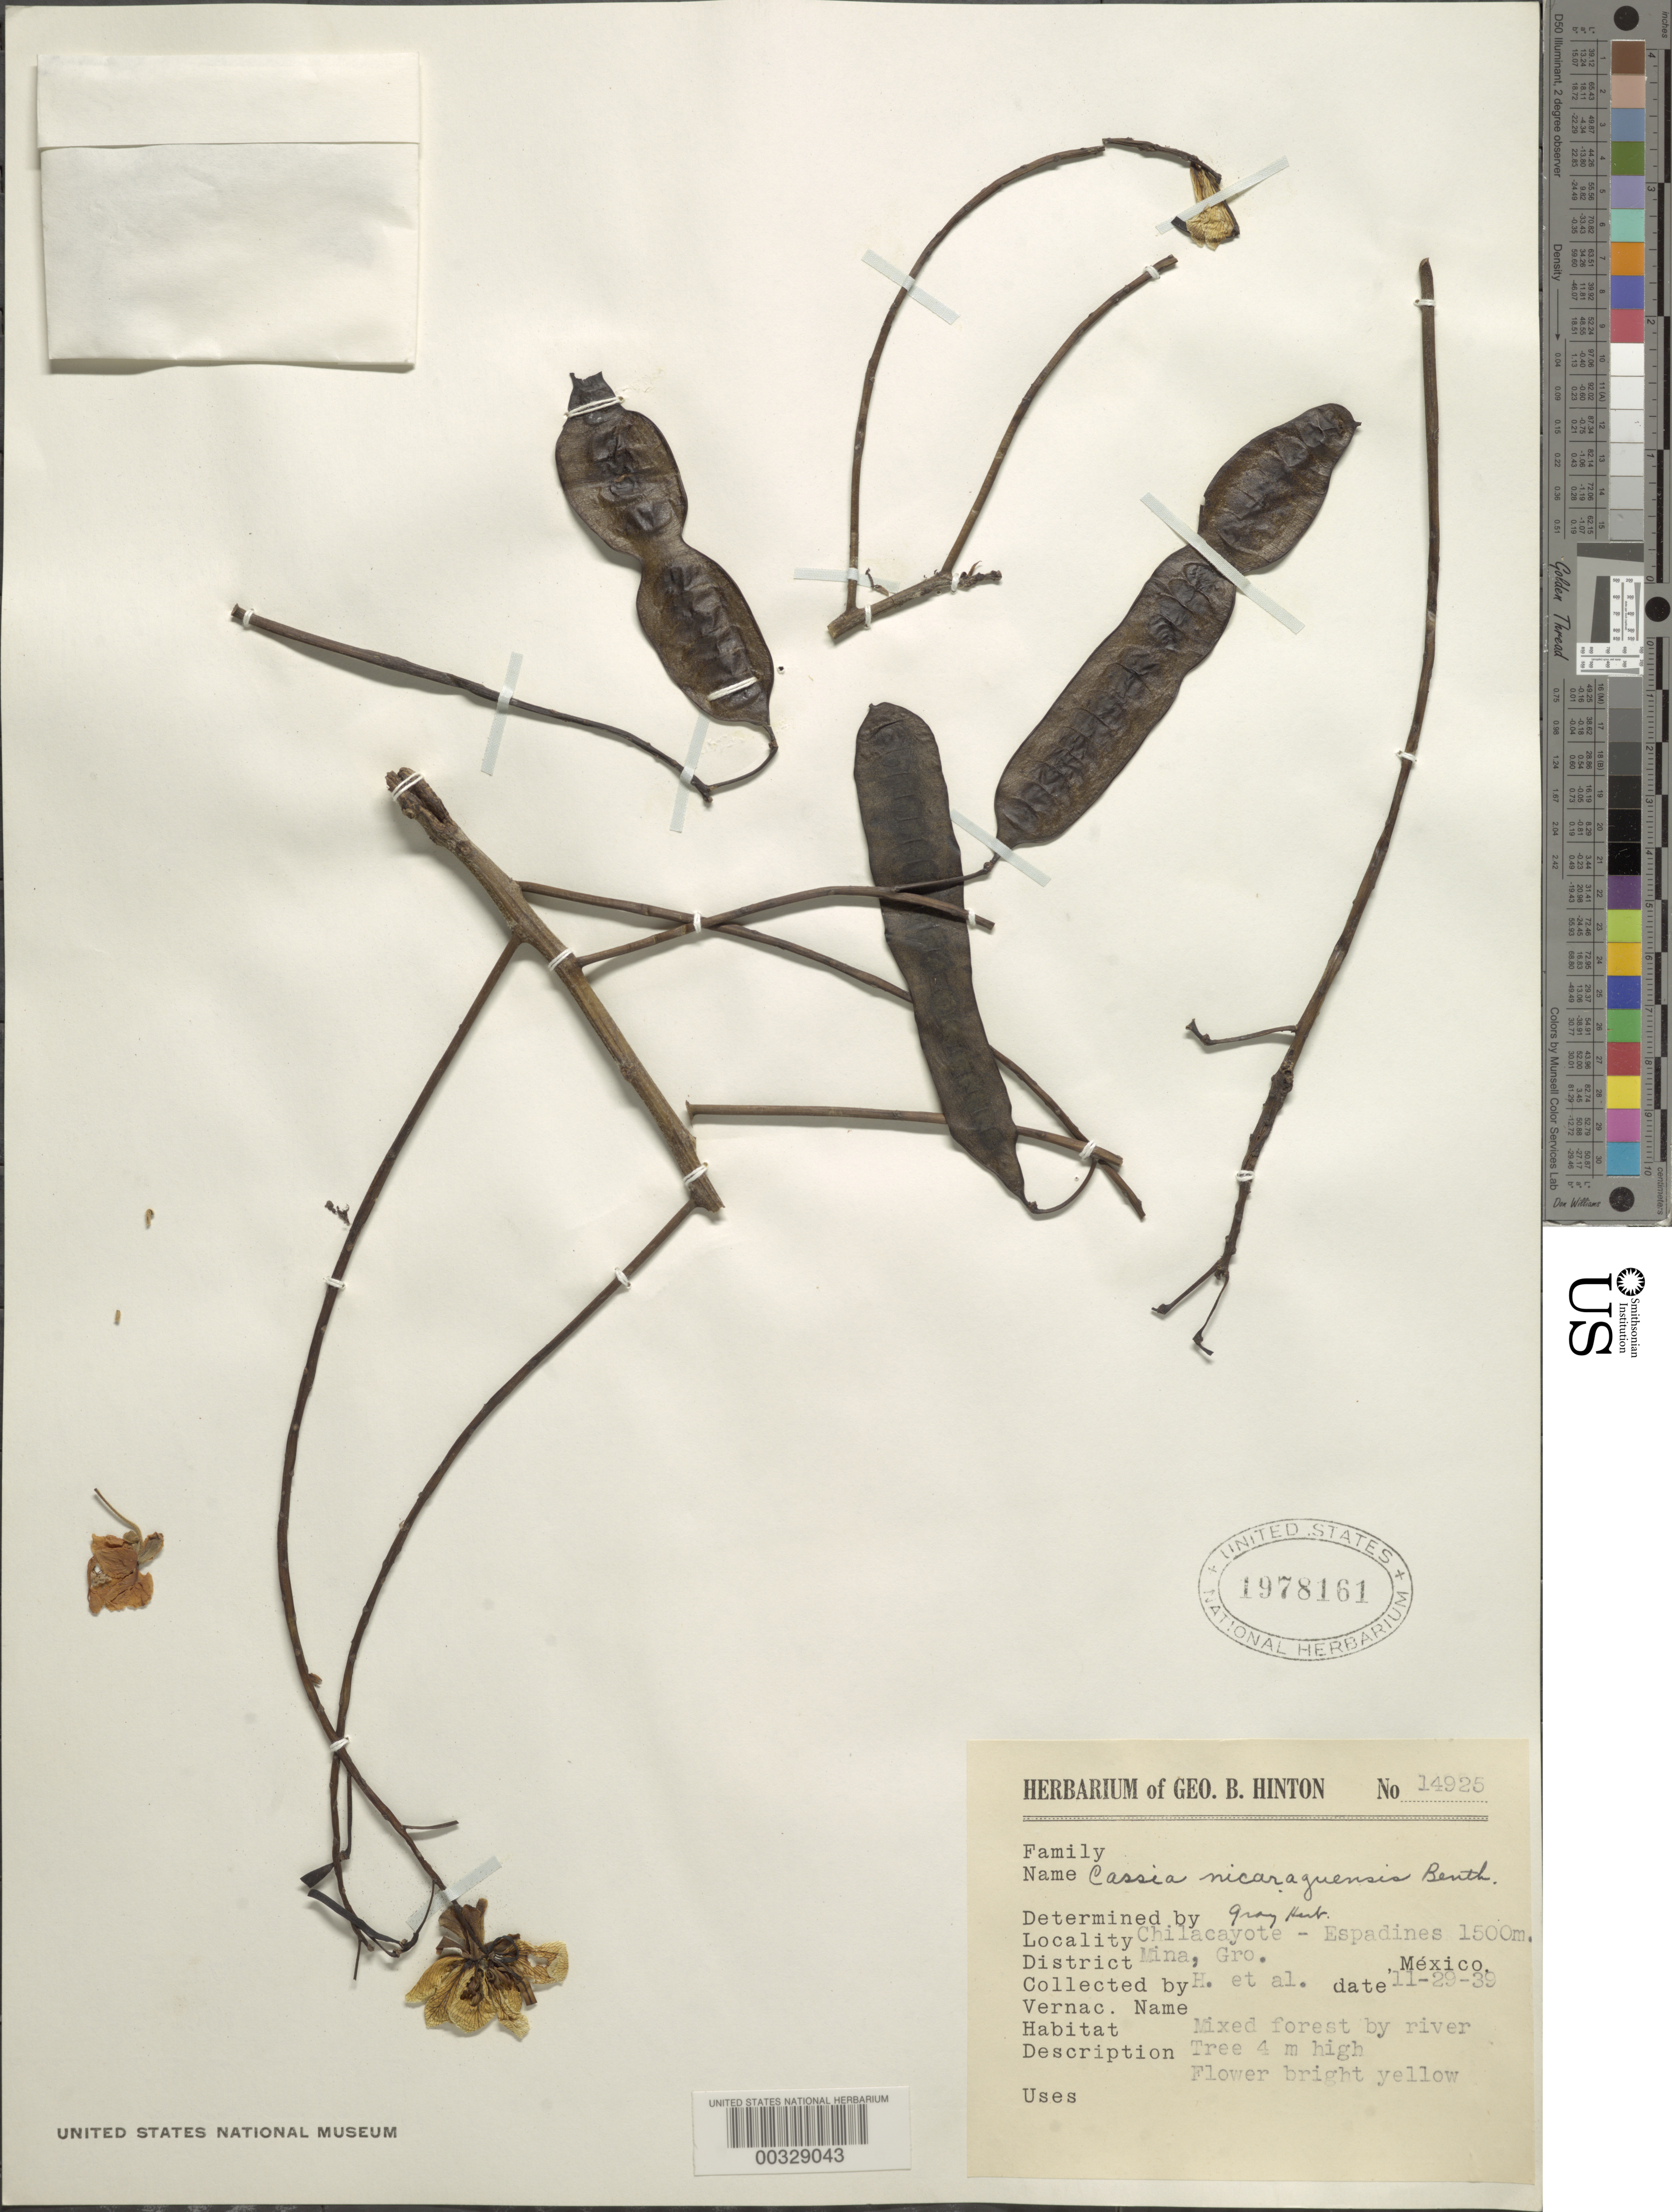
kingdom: Plantae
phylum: Tracheophyta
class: Magnoliopsida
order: Fabales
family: Fabaceae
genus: Senna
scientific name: Senna nicaraguensis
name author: (Benth.) H.S. Irwin & Barneby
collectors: G. B. Hinton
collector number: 14925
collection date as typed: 29 Nov 1939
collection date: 1939-11-29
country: Mexico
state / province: Guerrero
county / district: Mina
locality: Chilacayote - Espadines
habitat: Mixed forest by river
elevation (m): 1500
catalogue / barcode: US 1978161